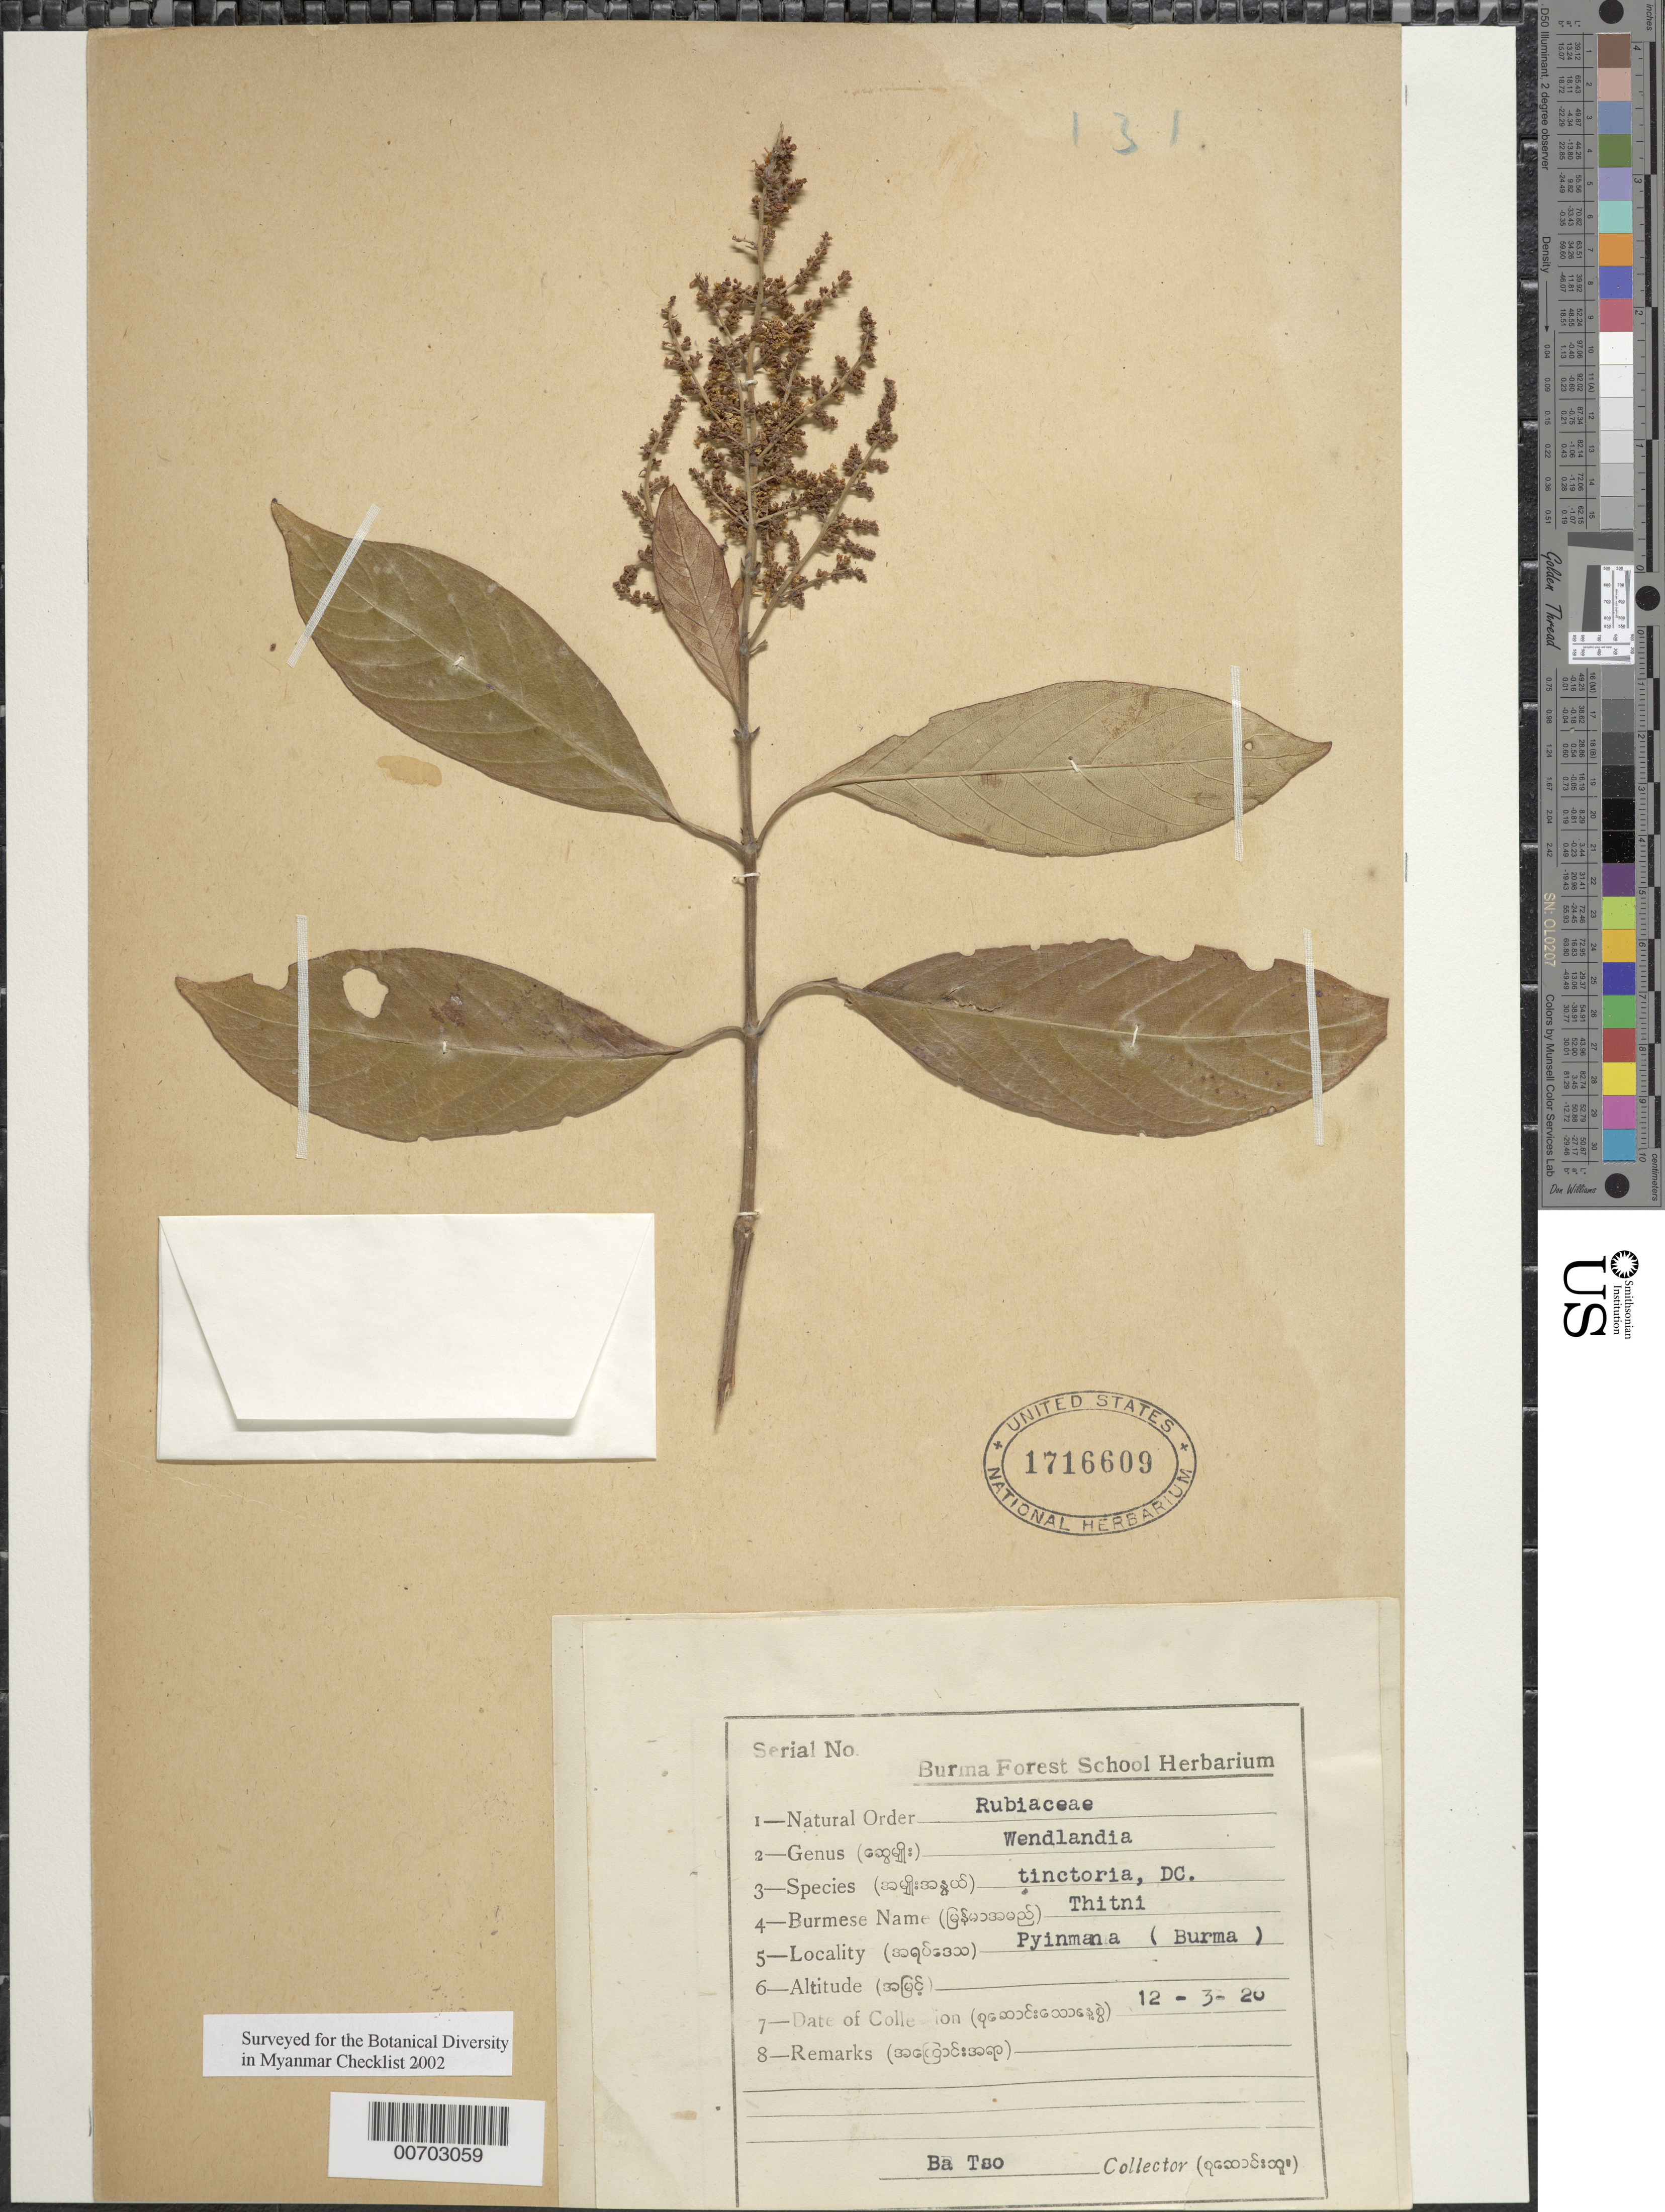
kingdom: Plantae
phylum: Tracheophyta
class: Magnoliopsida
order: Gentianales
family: Rubiaceae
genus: Wendlandia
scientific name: Wendlandia tinctoria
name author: DC.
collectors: Burma Forest School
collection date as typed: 12 Mar 1920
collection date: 1920-03-12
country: Myanmar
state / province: Mandalay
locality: Pyinmana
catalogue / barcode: US 1716609